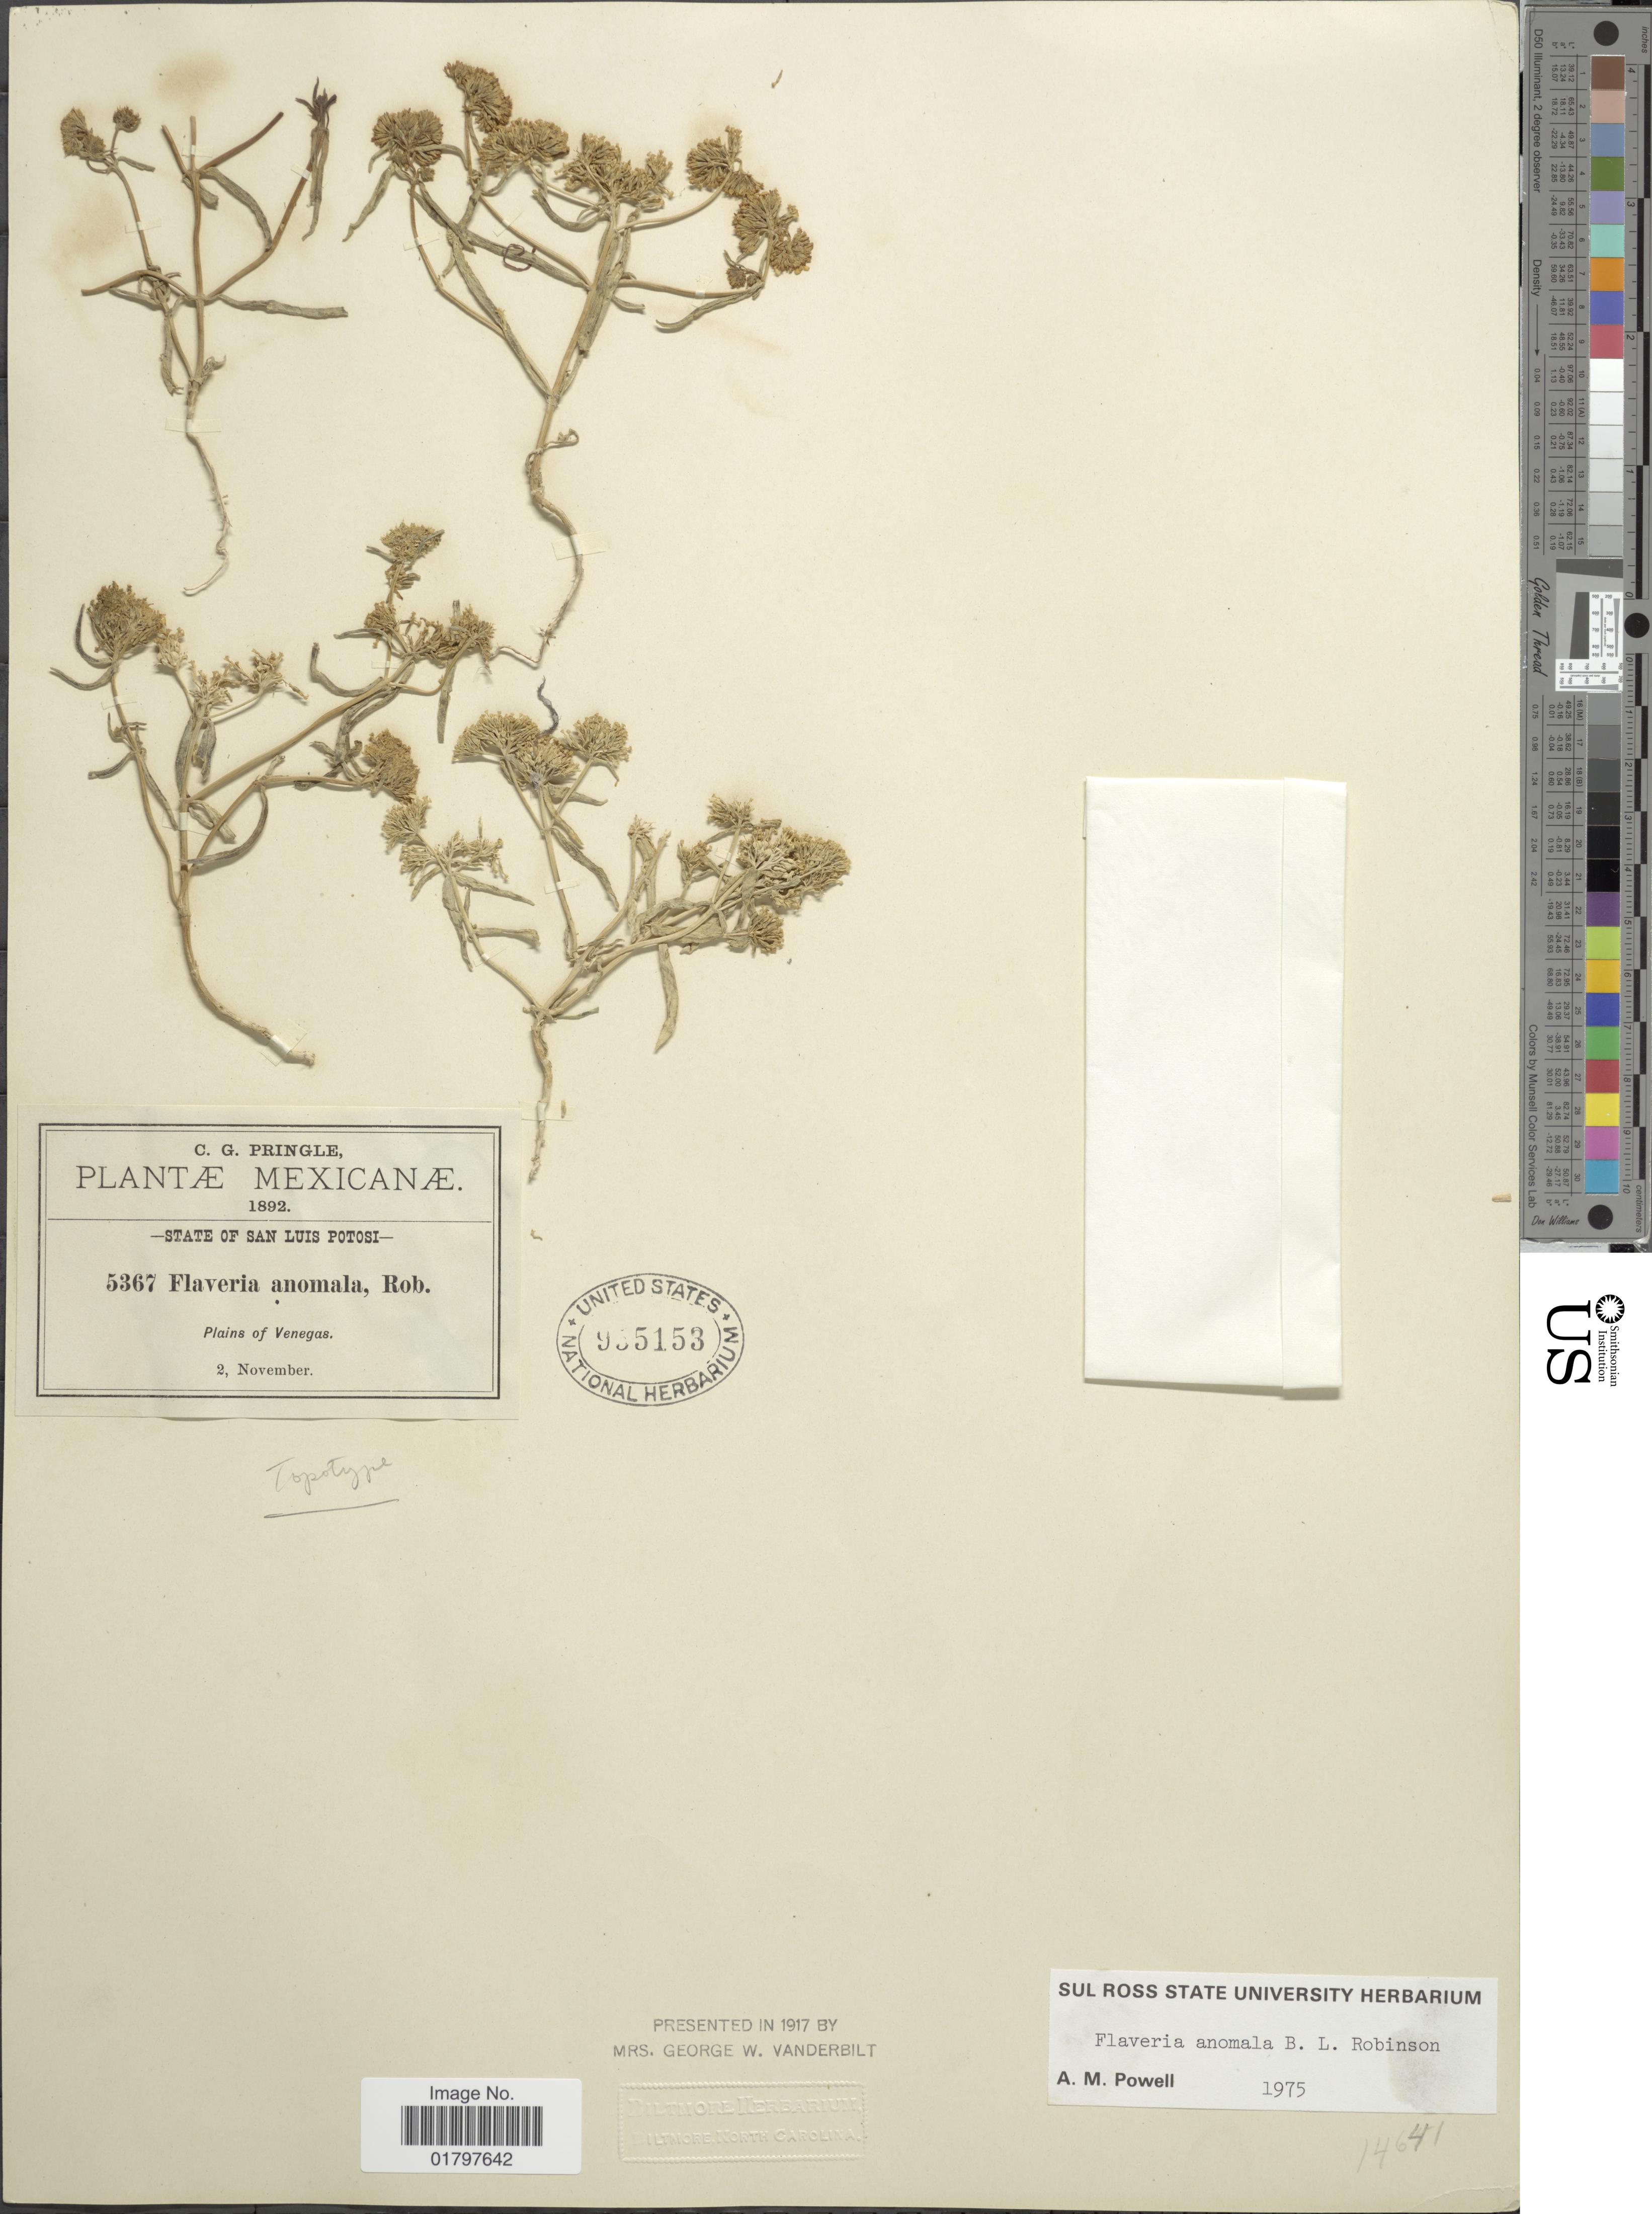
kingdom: Plantae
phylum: Tracheophyta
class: Magnoliopsida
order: Asterales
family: Asteraceae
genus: Flaveria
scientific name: Flaveria anomala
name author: B.L. Rob.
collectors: C. G. Pringle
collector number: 5367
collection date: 1892-11-02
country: Mexico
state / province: San Luis Potosí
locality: State of San Luis Potosi. Plains of Venegas